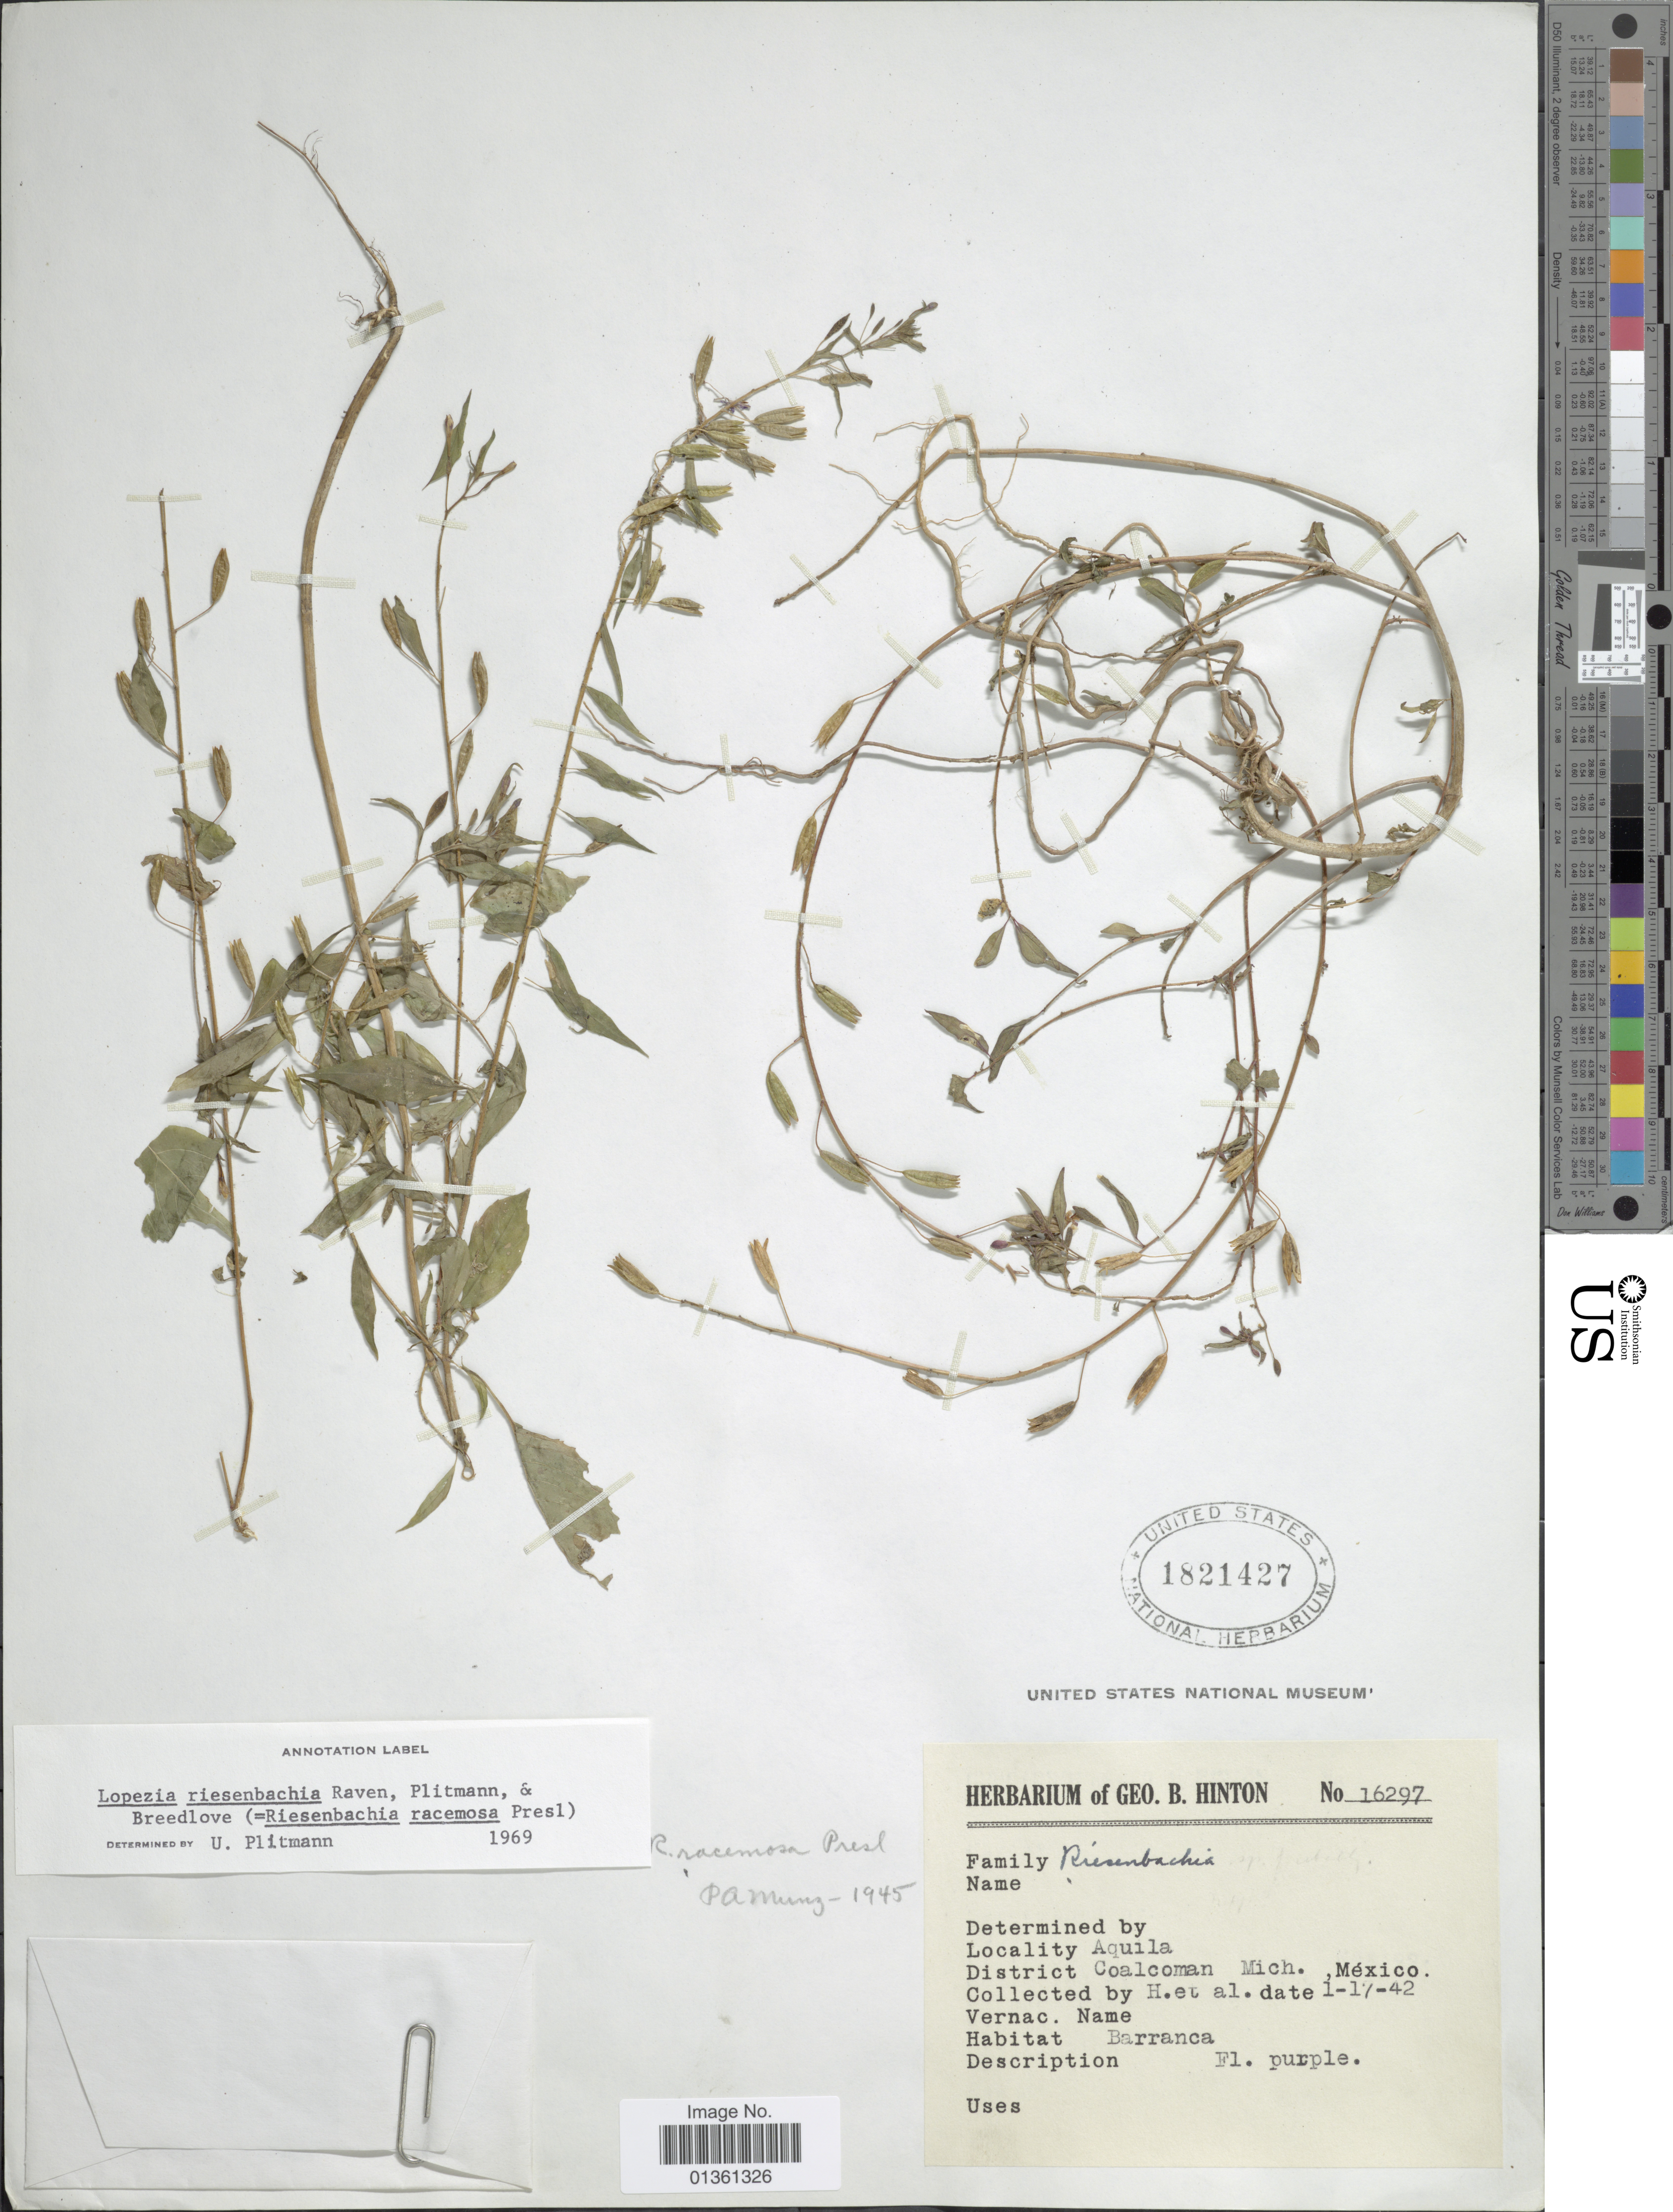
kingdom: Plantae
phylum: Tracheophyta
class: Magnoliopsida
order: Myrtales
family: Onagraceae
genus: Lopezia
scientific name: Lopezia riesenbachia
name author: Plitmann et al.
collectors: G. B. Hinton & et al.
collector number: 16297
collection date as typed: Transcribed d/m/y: 17/1/42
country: Mexico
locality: Aquila. District Coalcoman Mich.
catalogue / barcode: US 1821427